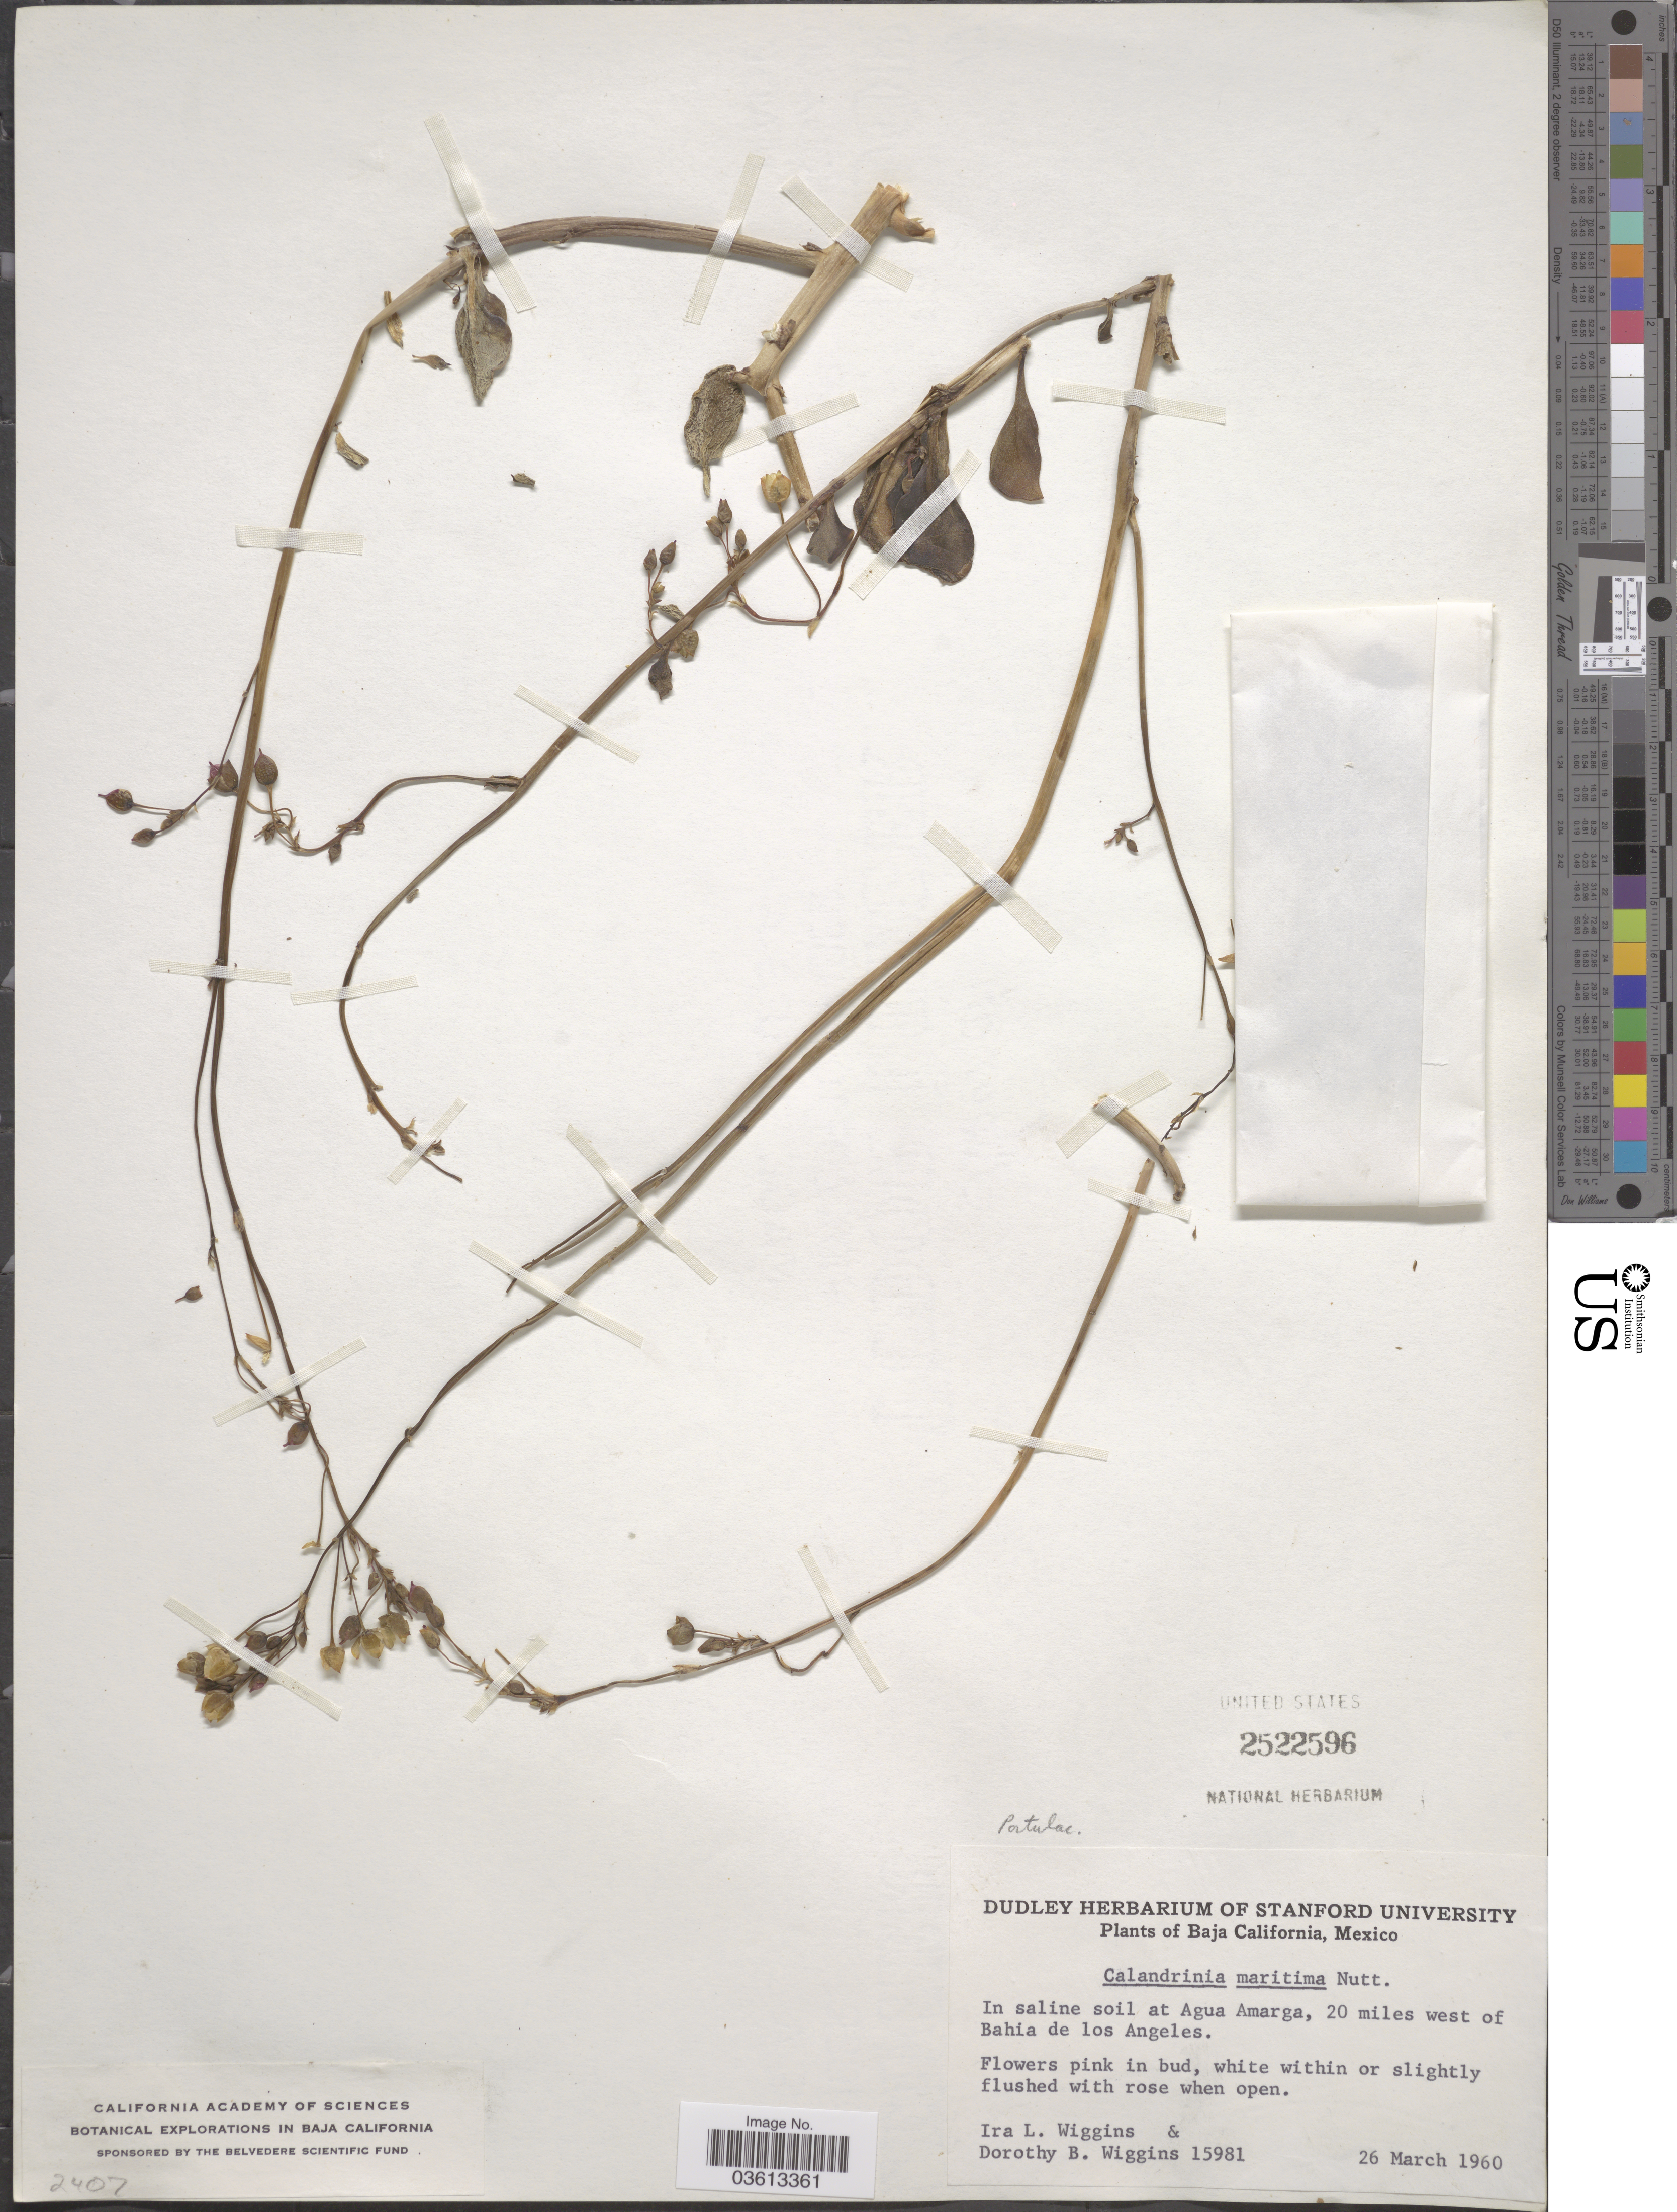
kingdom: Plantae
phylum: Tracheophyta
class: Magnoliopsida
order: Caryophyllales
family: Montiaceae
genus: Cistanthe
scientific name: Cistanthe maritima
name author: (Nutt.) Carolin ex Hershk.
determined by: Strong, Mark T., (BOT), Smithsonian Institution - National Museum of Natural History (UNITED STATES)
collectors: I. L. Wiggins & D. B. Wiggins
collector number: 15981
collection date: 1960-03-26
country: Mexico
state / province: Baja California Norte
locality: In saline soil at Agua Amarga, 20 miles west of Bahia de los Angeles.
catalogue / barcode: US 2522596